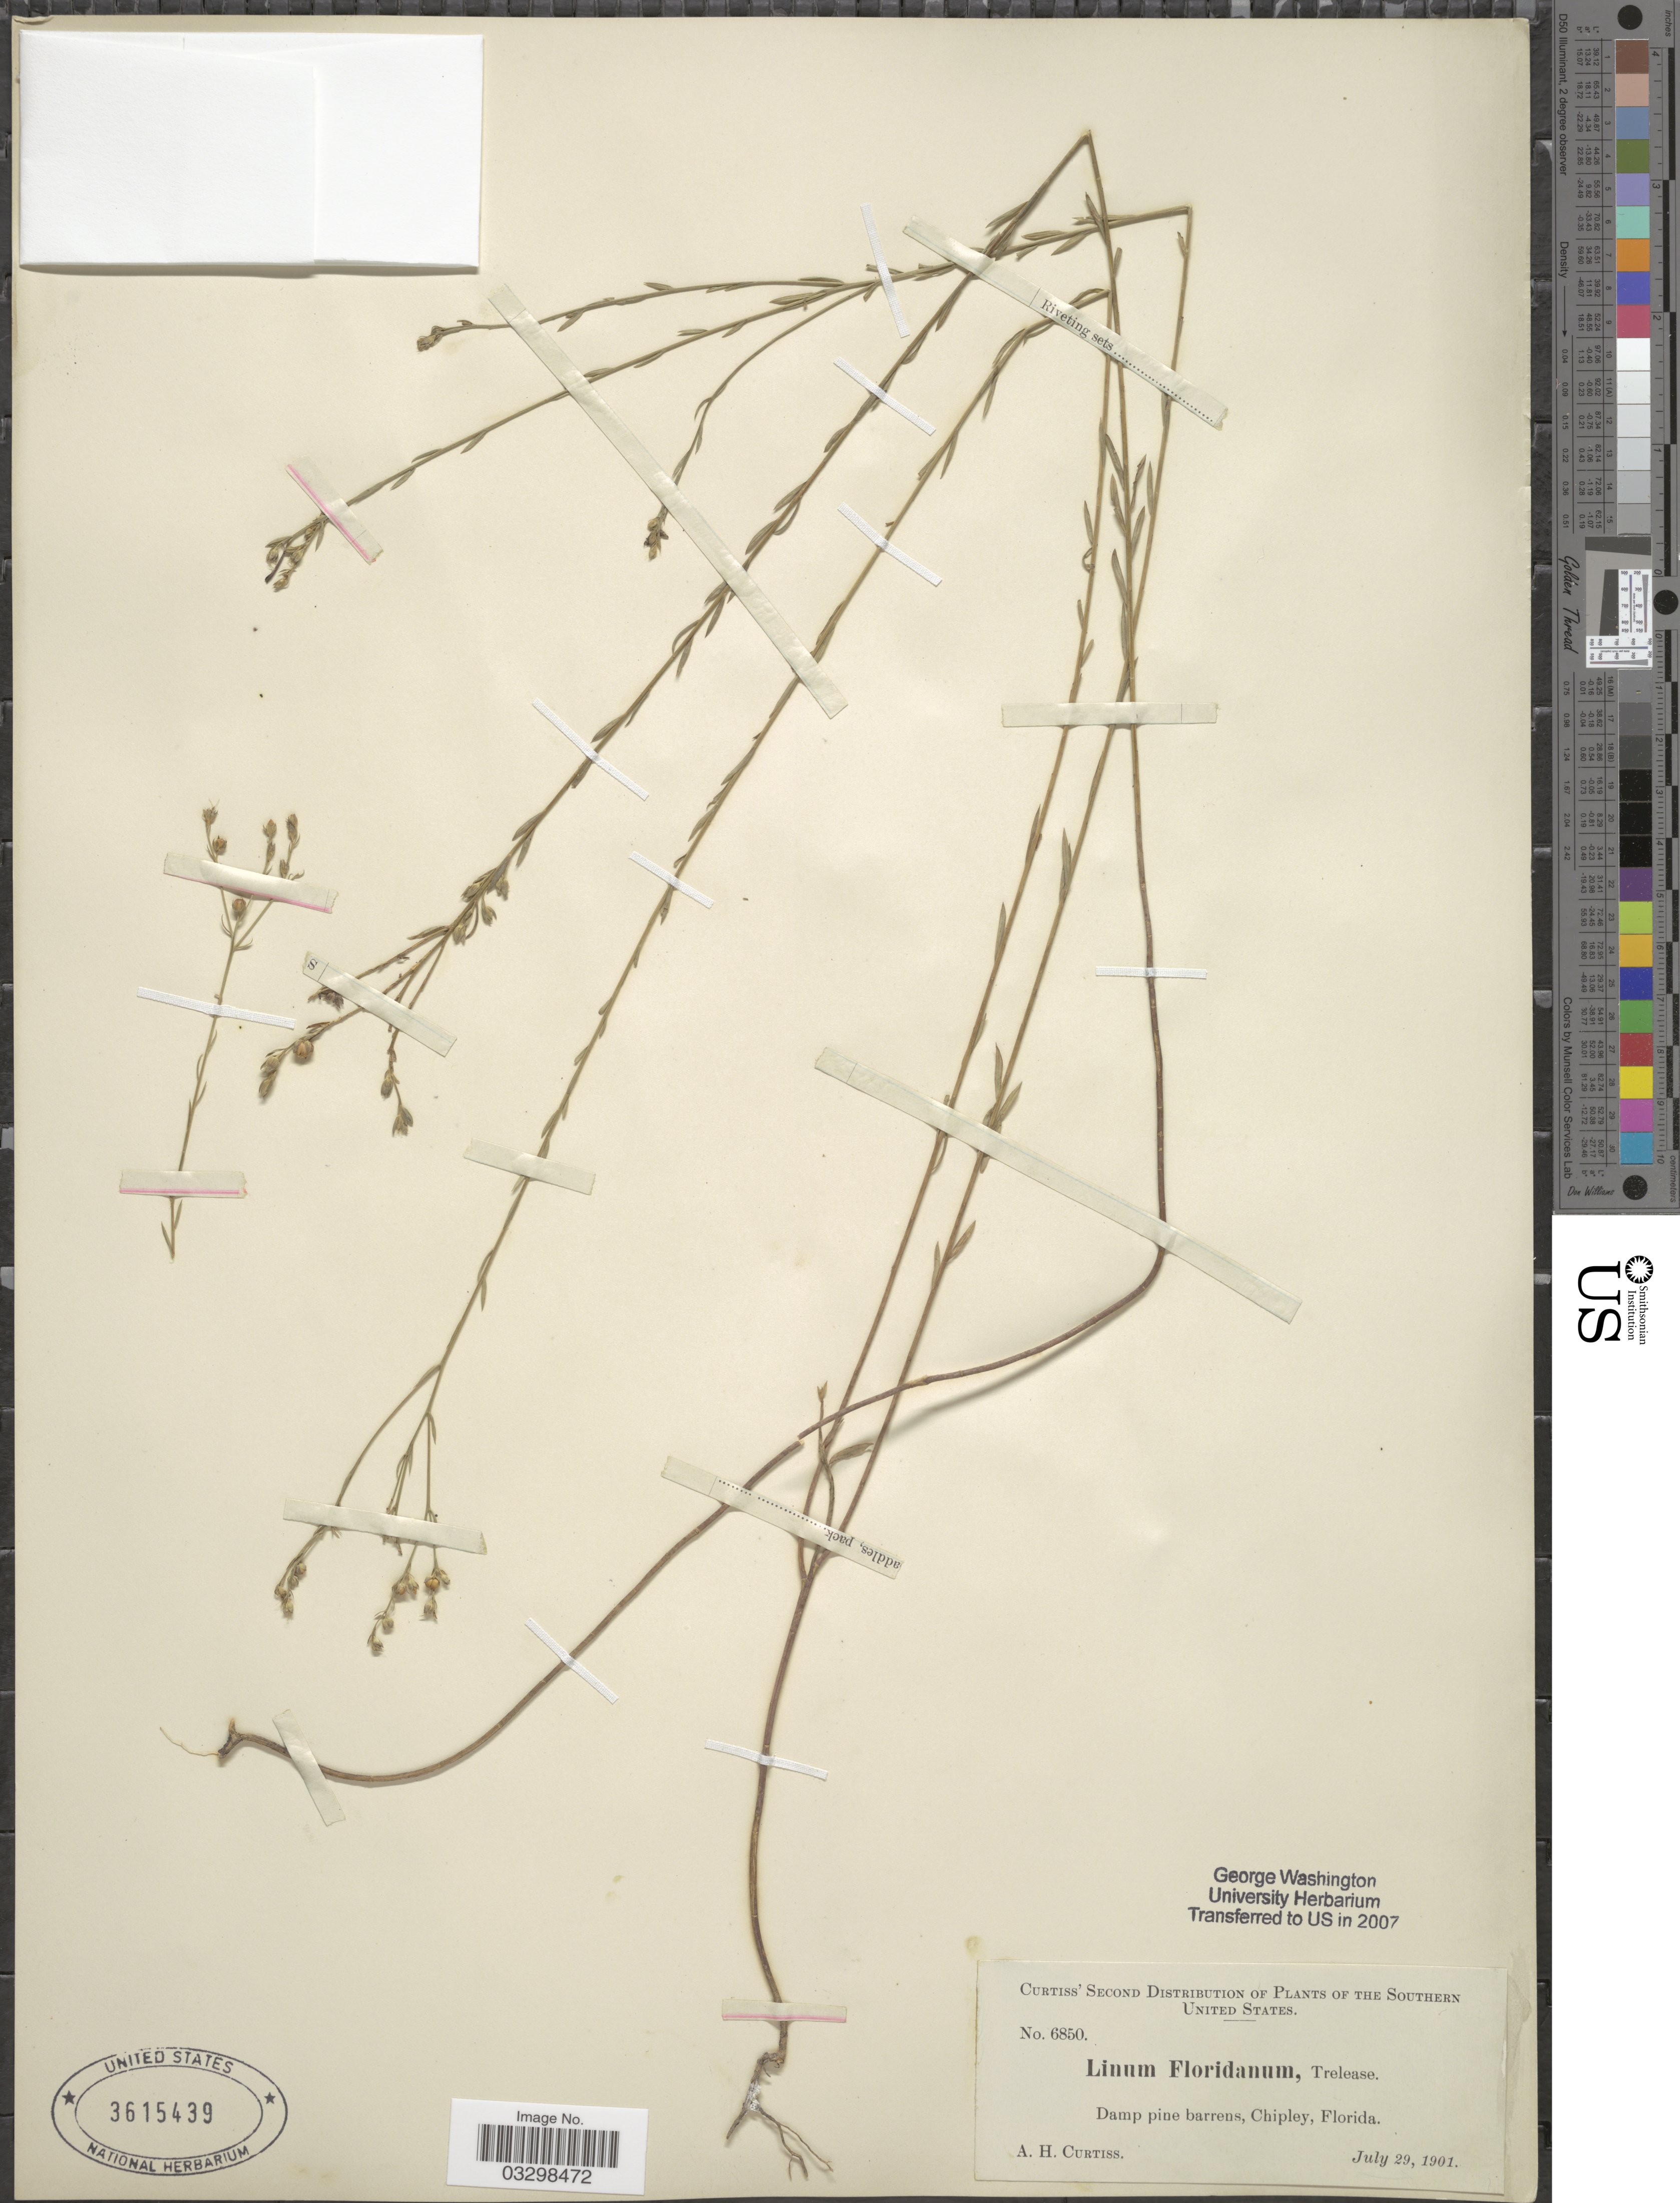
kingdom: Plantae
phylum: Tracheophyta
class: Magnoliopsida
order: Malpighiales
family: Linaceae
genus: Linum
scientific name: Linum floridanum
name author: (Planch.) Trel.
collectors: A. H. Curtiss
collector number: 6850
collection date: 1901-07-29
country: United States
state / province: Florida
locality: Southern United States. Chipley.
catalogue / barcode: US 3615439